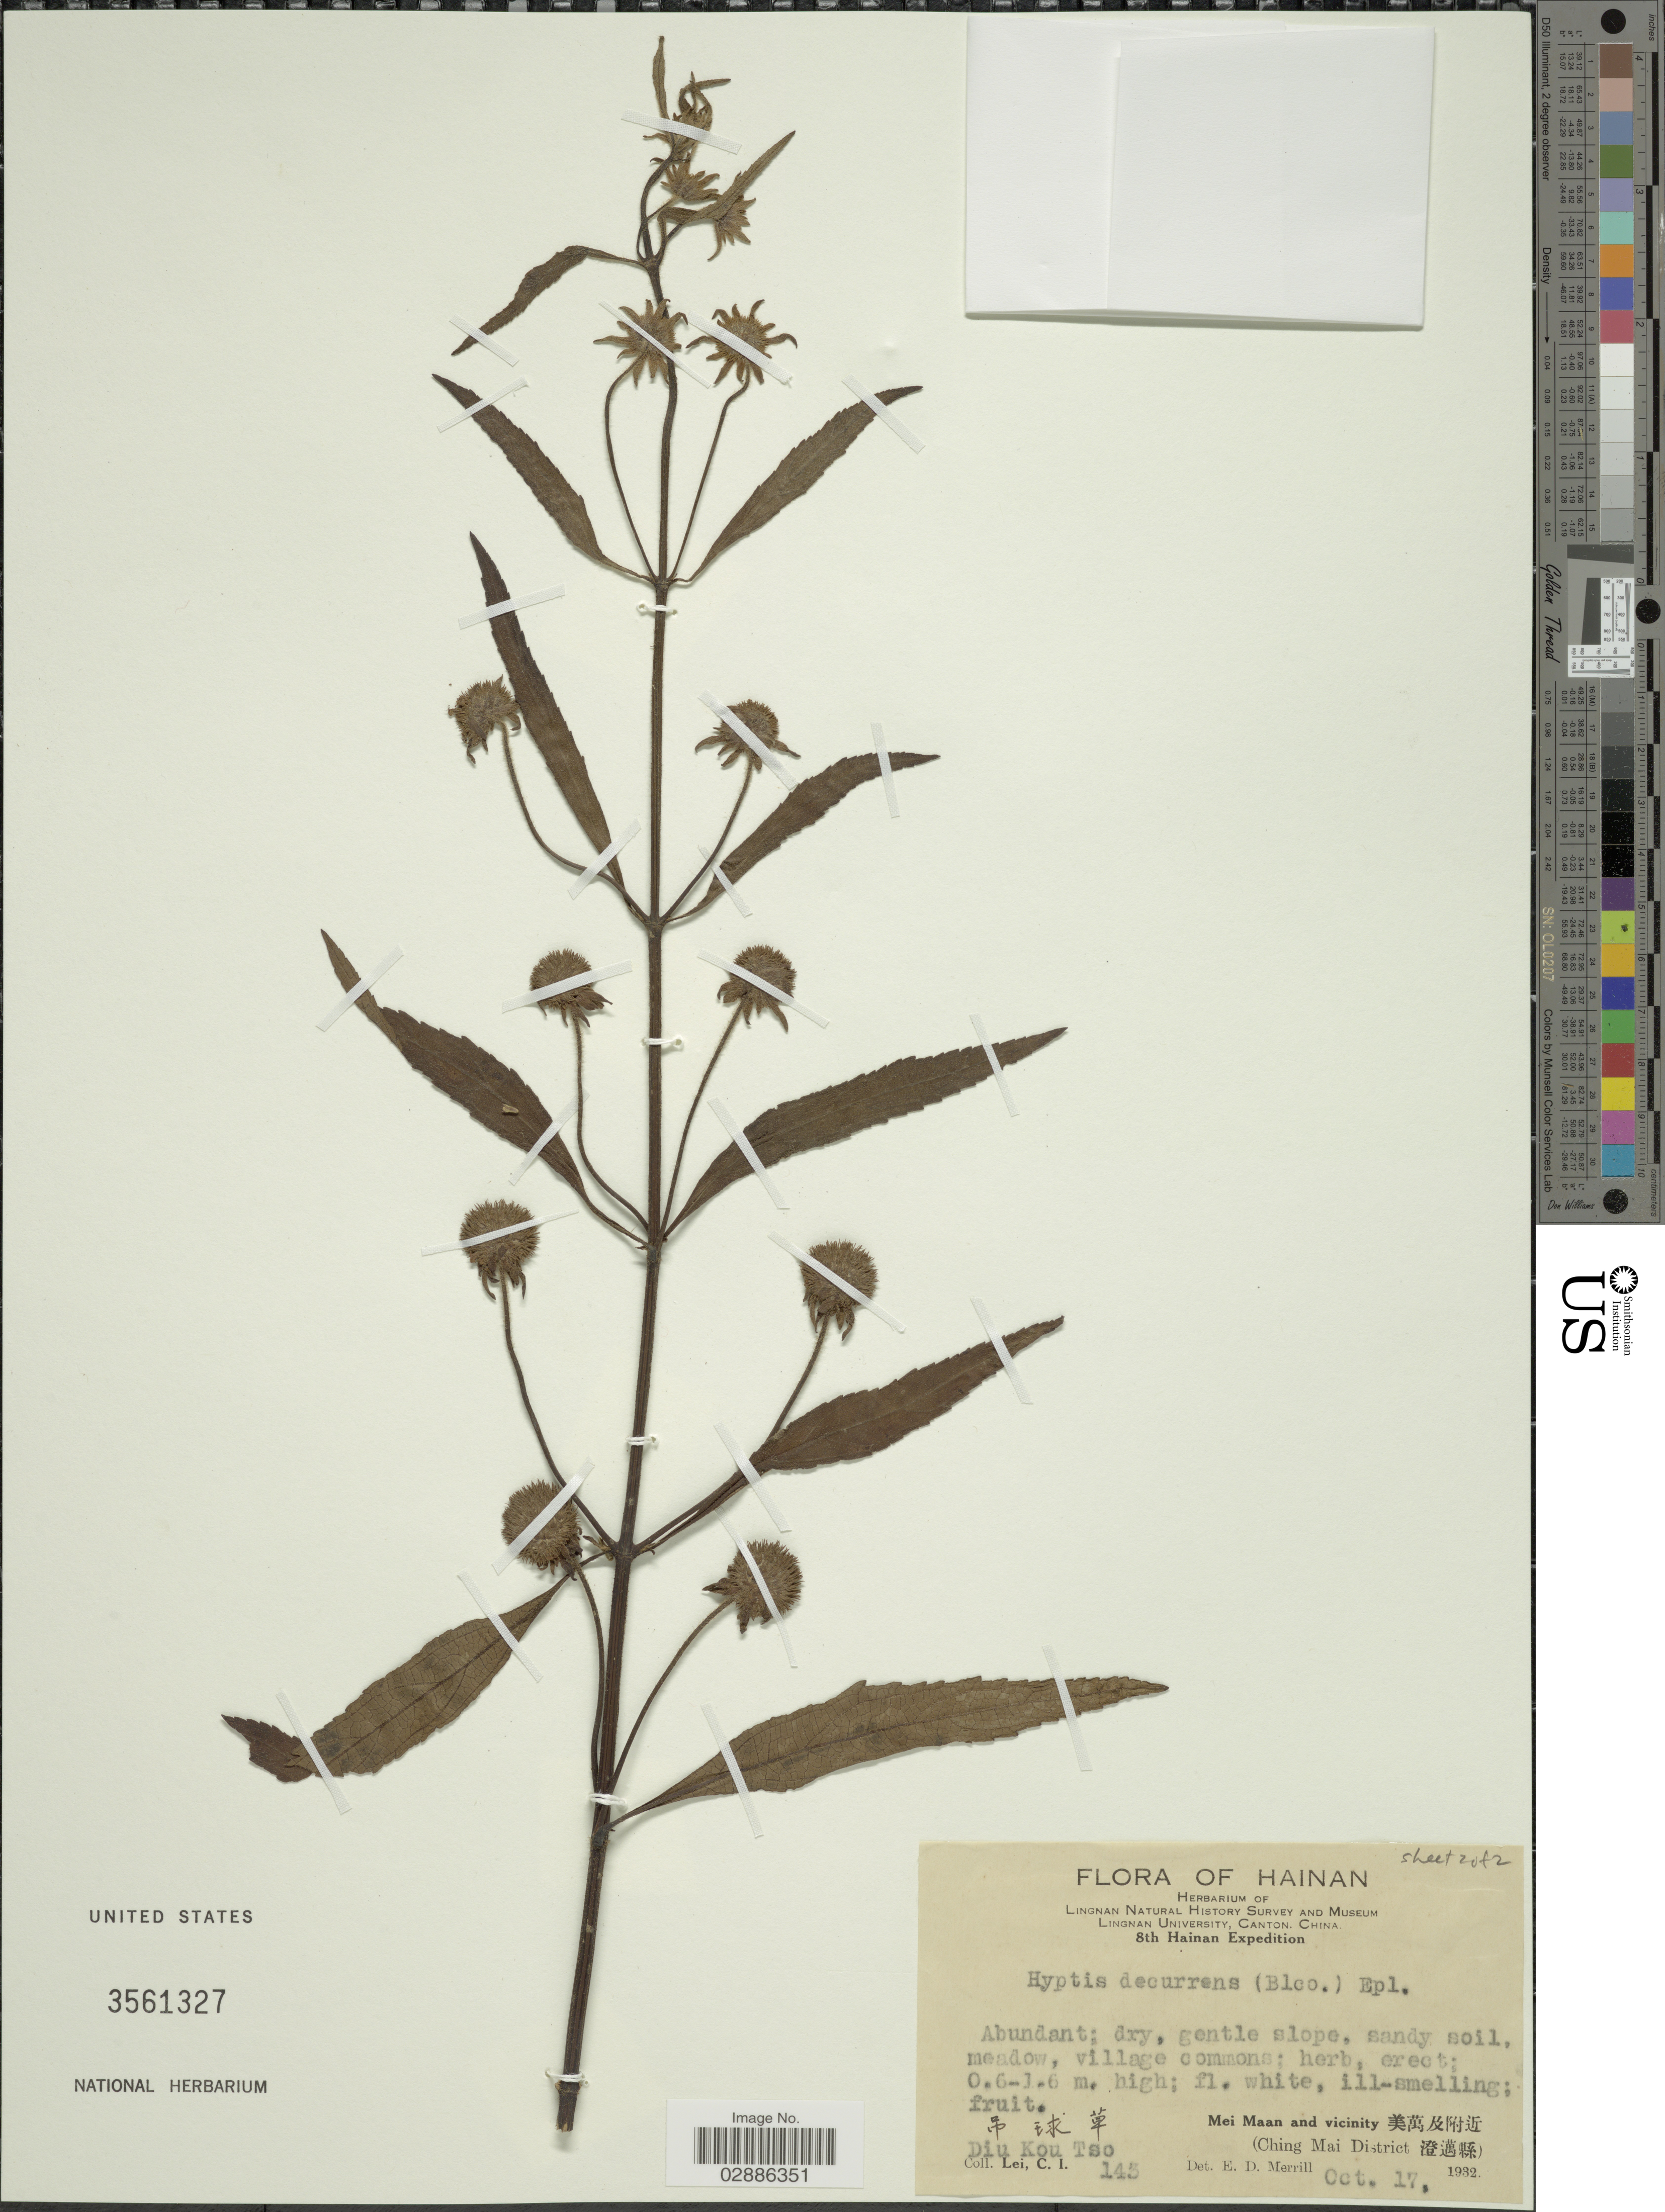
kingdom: Plantae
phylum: Tracheophyta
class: Magnoliopsida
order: Lamiales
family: Lamiaceae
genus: Hyptis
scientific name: Hyptis rhomboidea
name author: M. Martens & Galeotti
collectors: C. I. Lei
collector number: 143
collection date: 1932-10-17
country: China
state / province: Hainan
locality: Mei Maan and vicinity, (Ching Mai District) Diu Kou Tso.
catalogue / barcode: US 3561327